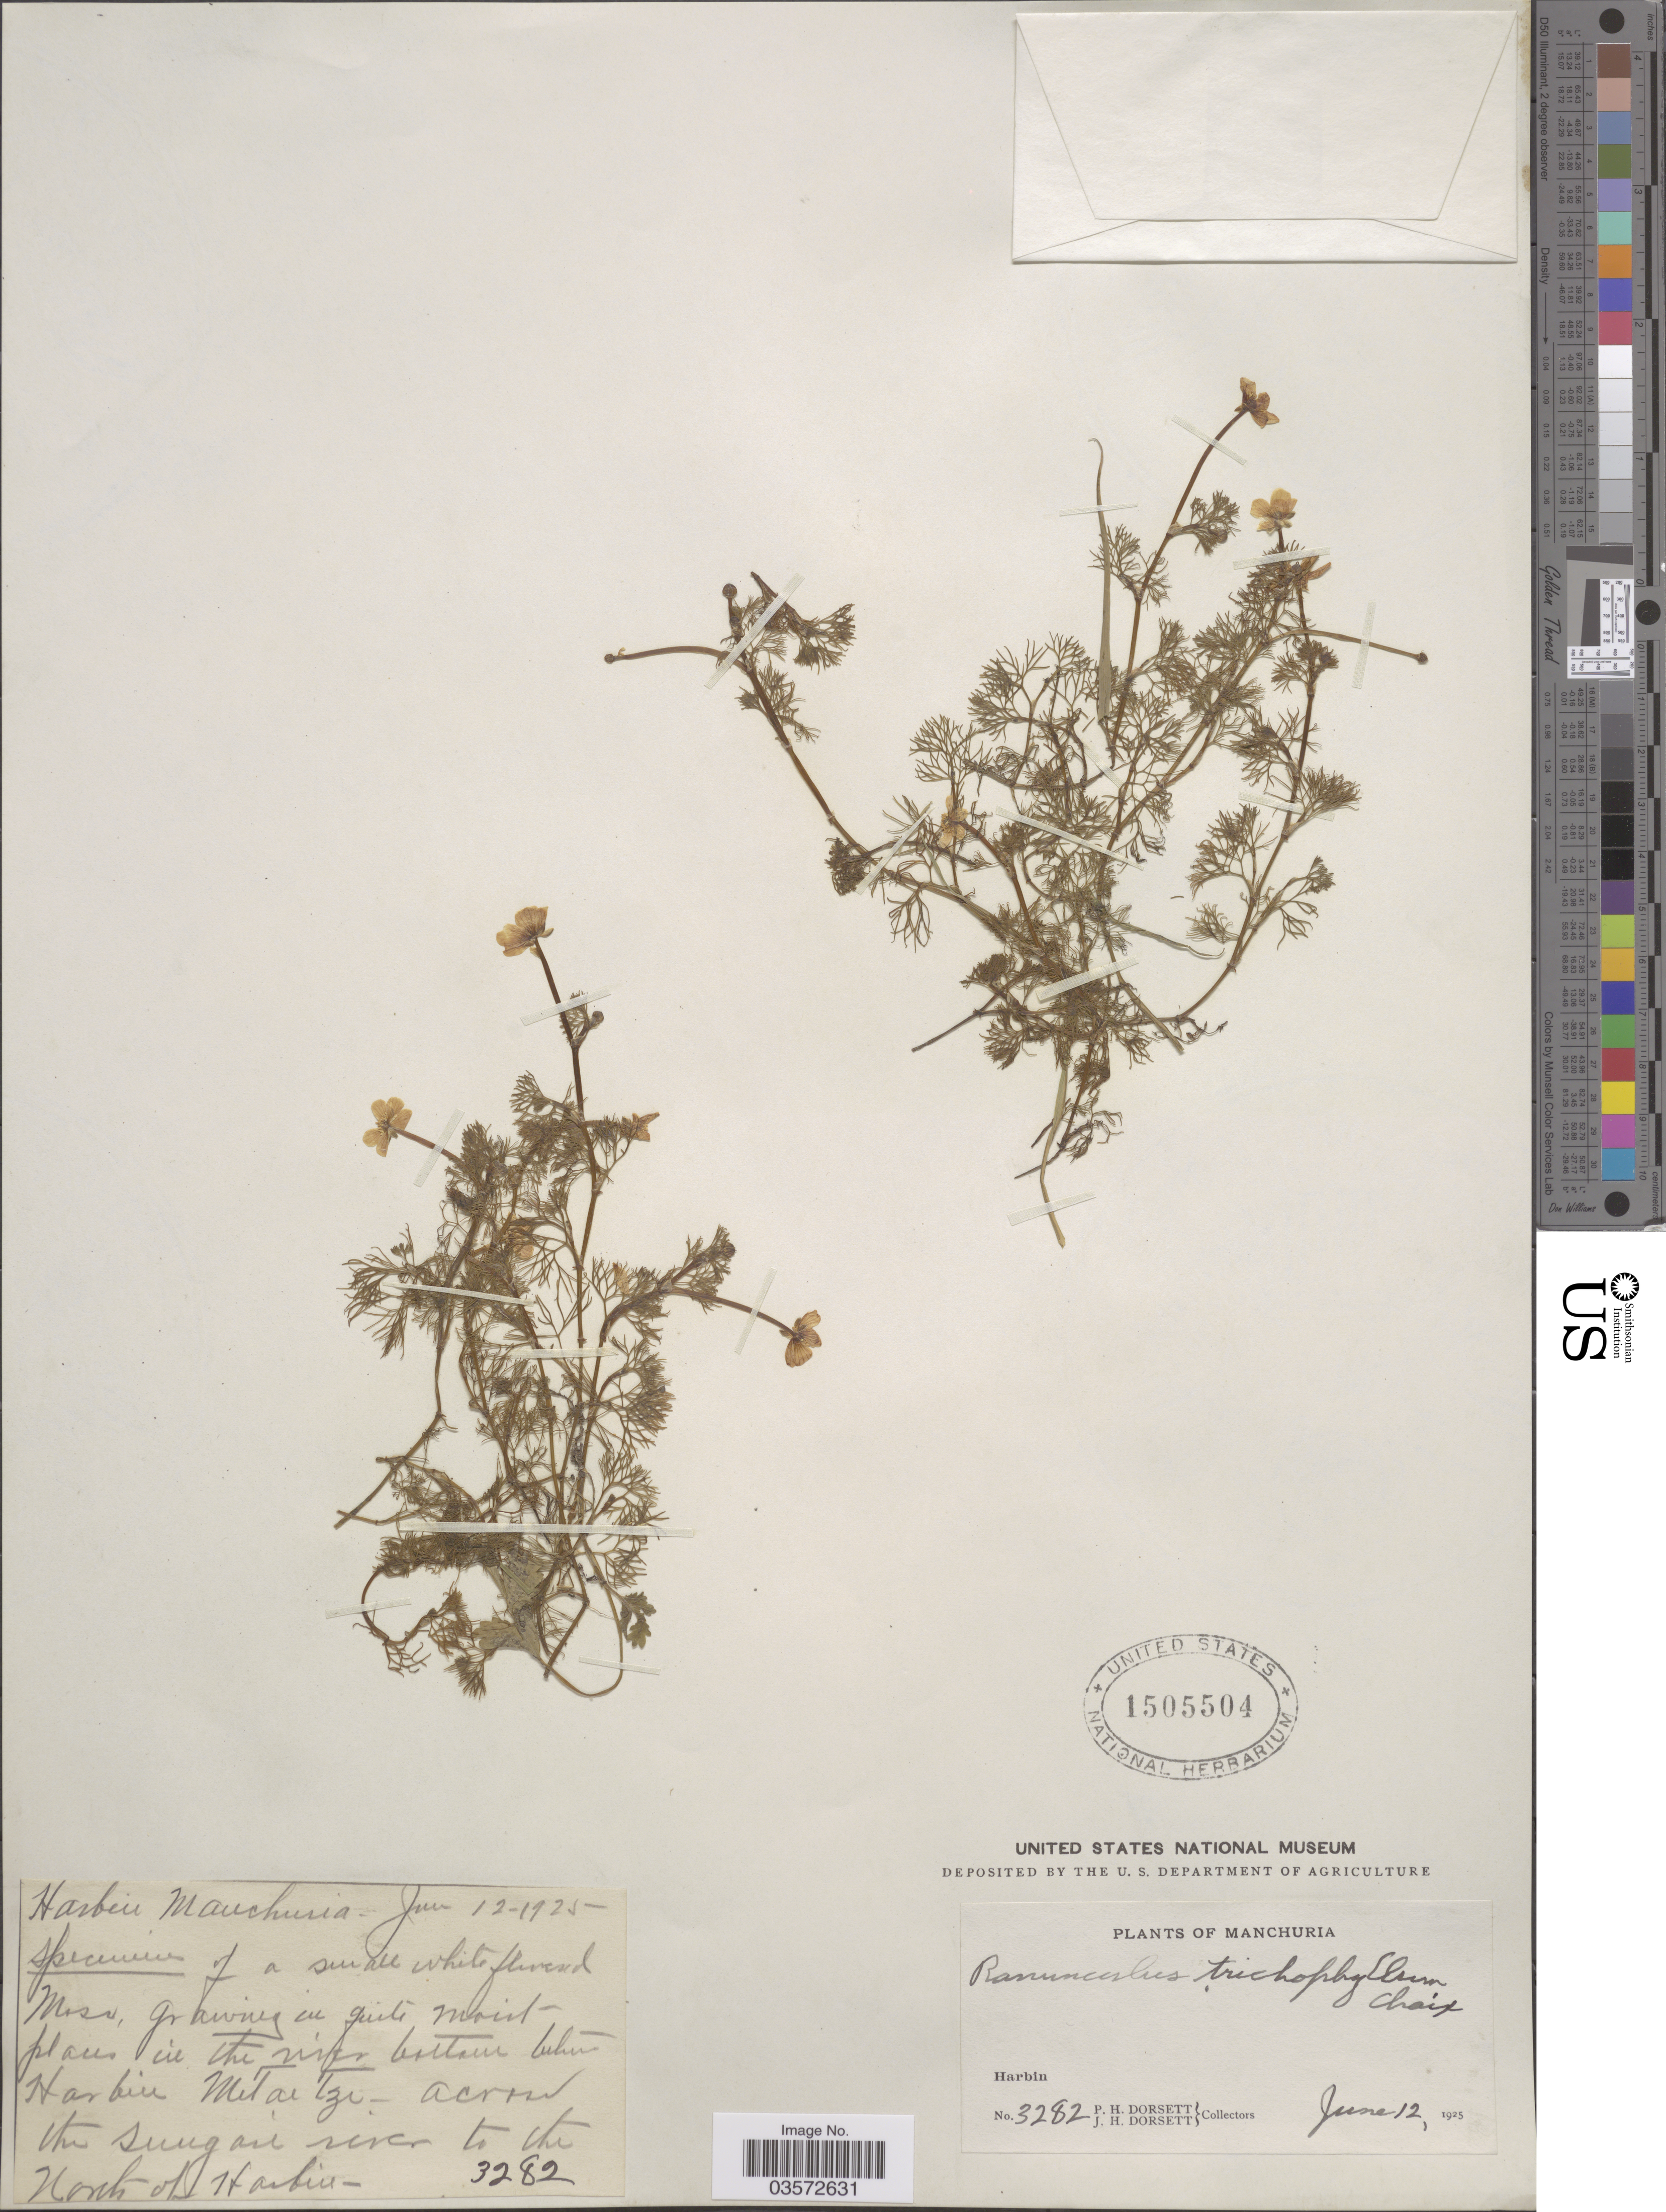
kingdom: Plantae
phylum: Tracheophyta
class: Magnoliopsida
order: Ranunculales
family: Ranunculaceae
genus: Ranunculus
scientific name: Ranunculus flaccidus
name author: Hook. f. & Thomson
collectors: P. H. Dorsett & J. Dorsett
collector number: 3282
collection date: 1925-06-12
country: China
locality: Manchuria. North of Harbin.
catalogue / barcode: US 1505504